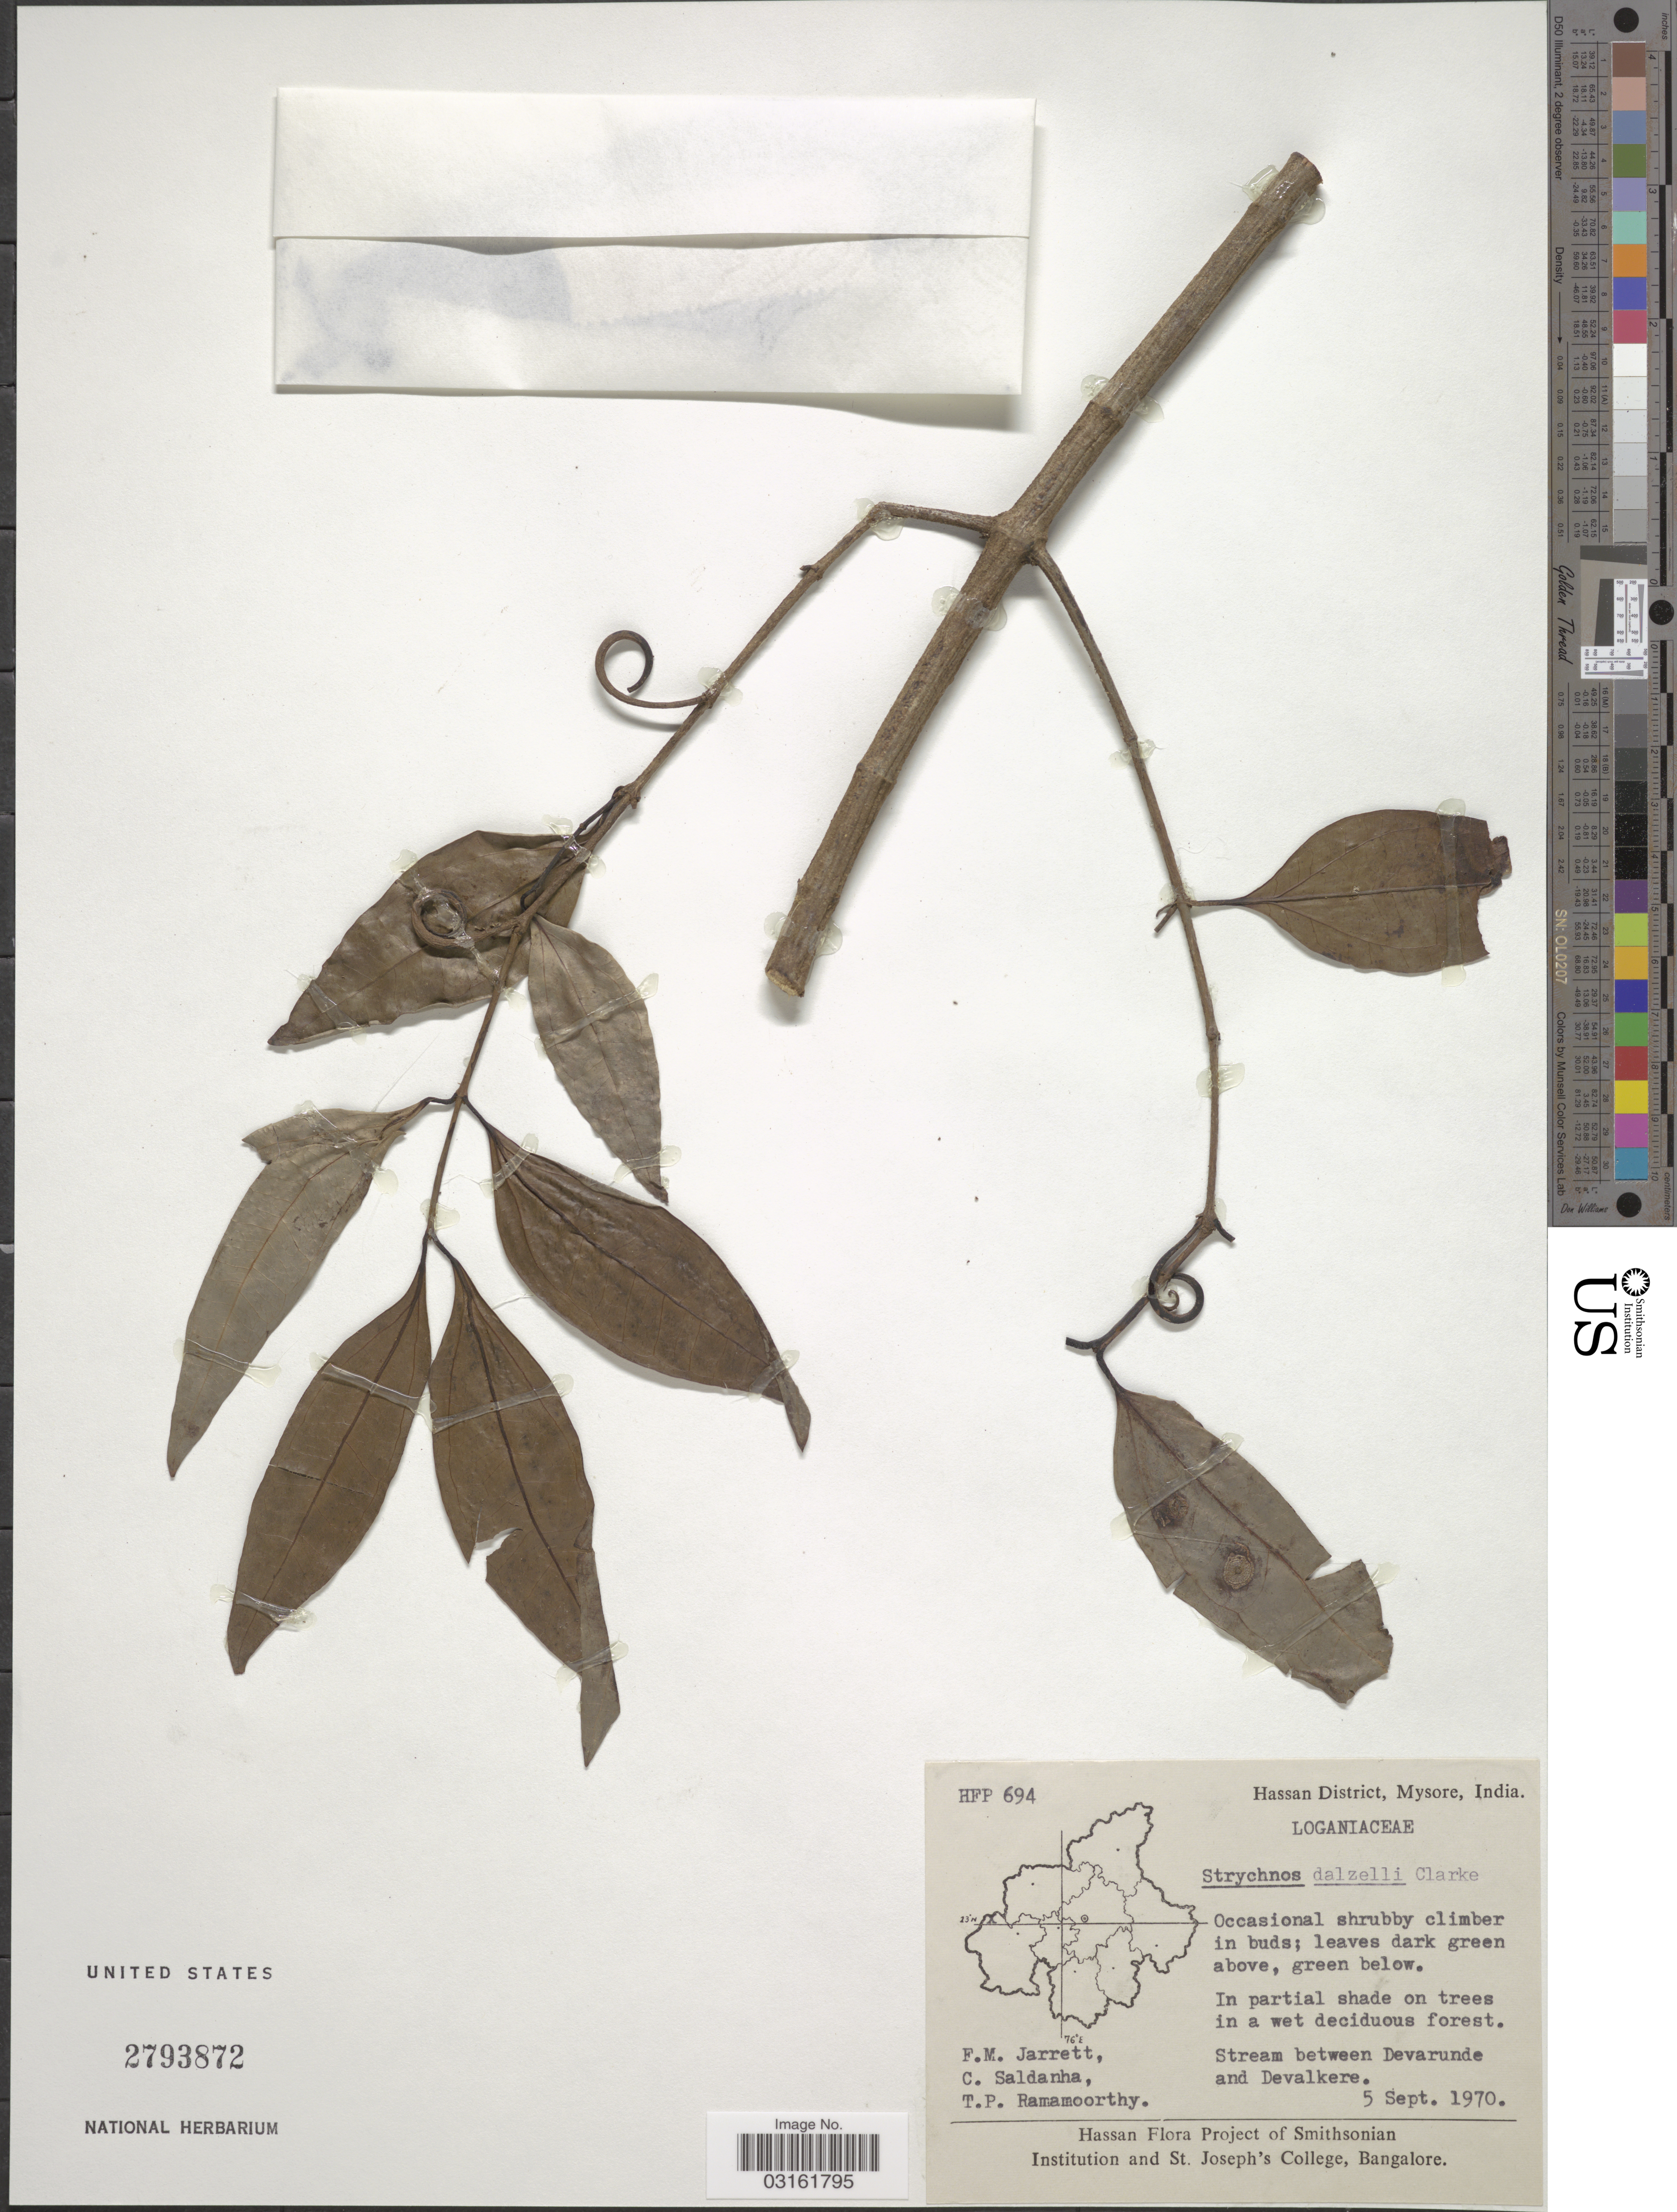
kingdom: Plantae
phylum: Tracheophyta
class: Magnoliopsida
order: Gentianales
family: Loganiaceae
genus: Strychnos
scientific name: Strychnos dalzellii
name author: C.B. Clarke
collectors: F. M. Jarrett, C. Saldanha & T. P. Ramamoorthy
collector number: HFP 694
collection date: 1970-09-05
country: India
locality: Hassan District, Mysore. Stream between Devarunde and Devalkere.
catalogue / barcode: US 2793872